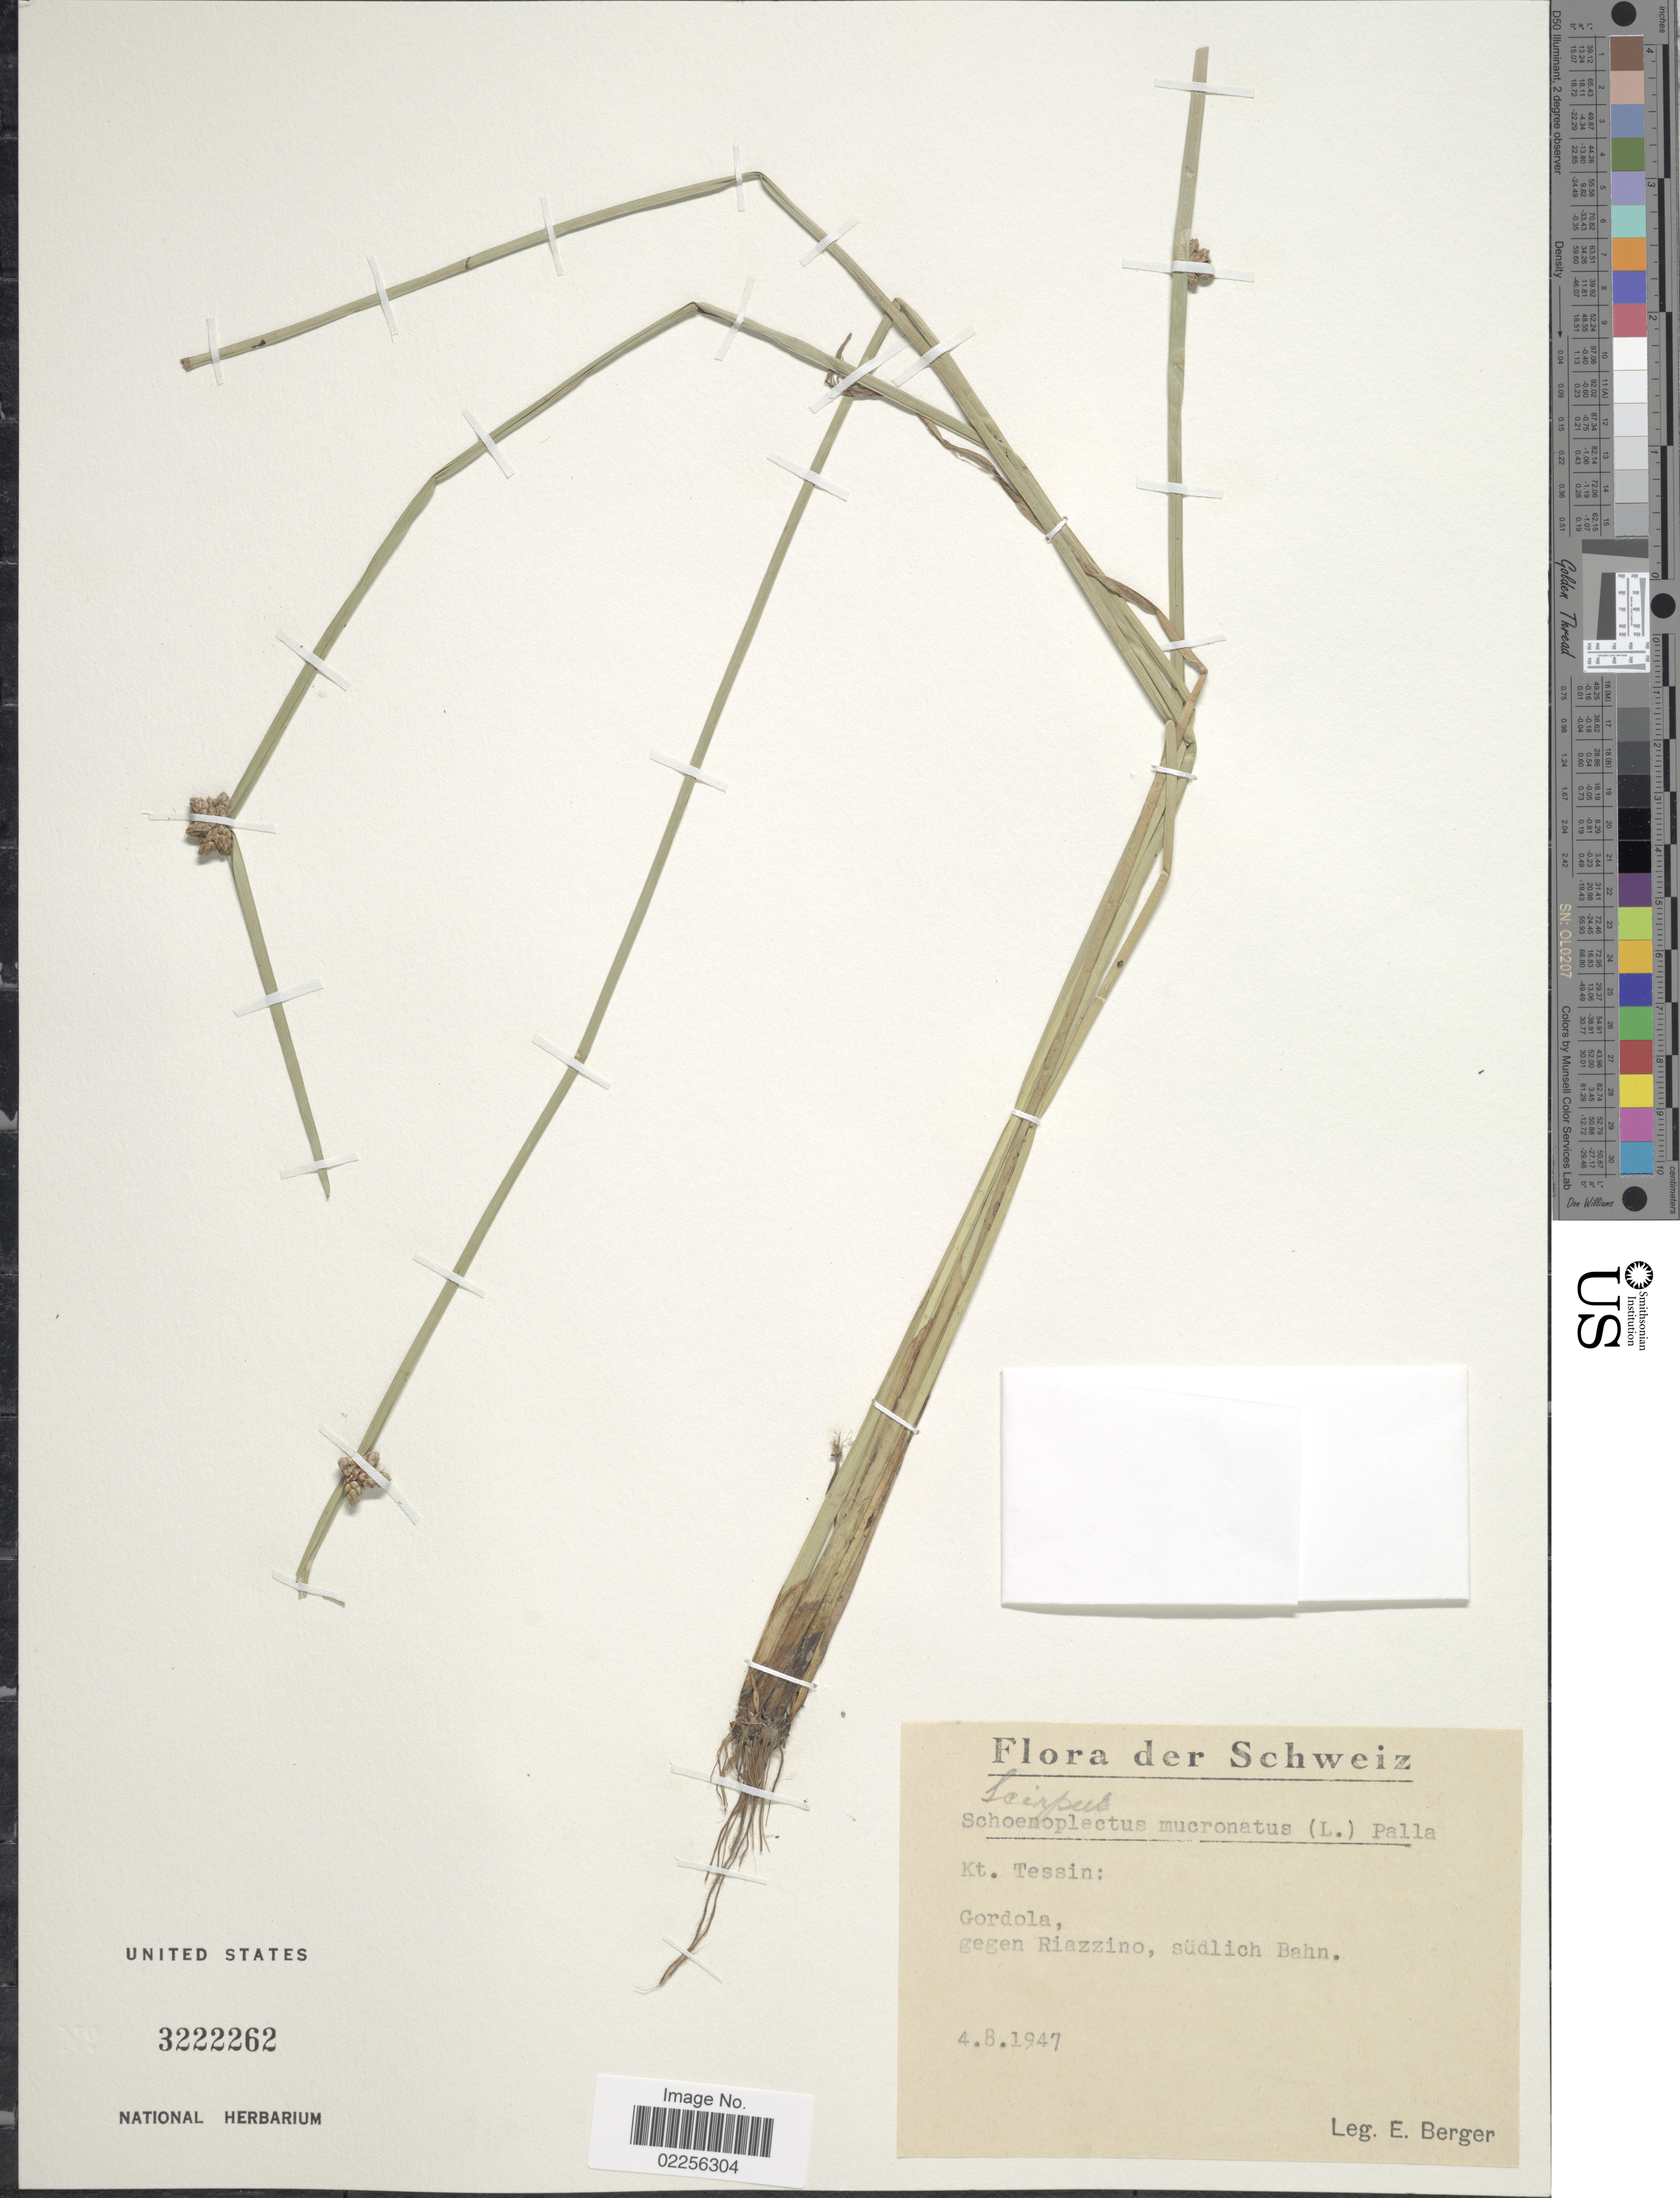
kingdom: Plantae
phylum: Tracheophyta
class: Liliopsida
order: Poales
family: Cyperaceae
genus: Schoenoplectus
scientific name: Schoenoplectus mucronatus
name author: (L.) Palla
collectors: E. Berger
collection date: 1947-08-04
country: Switzerland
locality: Kt. Tessin: Gordola, gegen Riazzino, südlich Bahn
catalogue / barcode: US 3222262